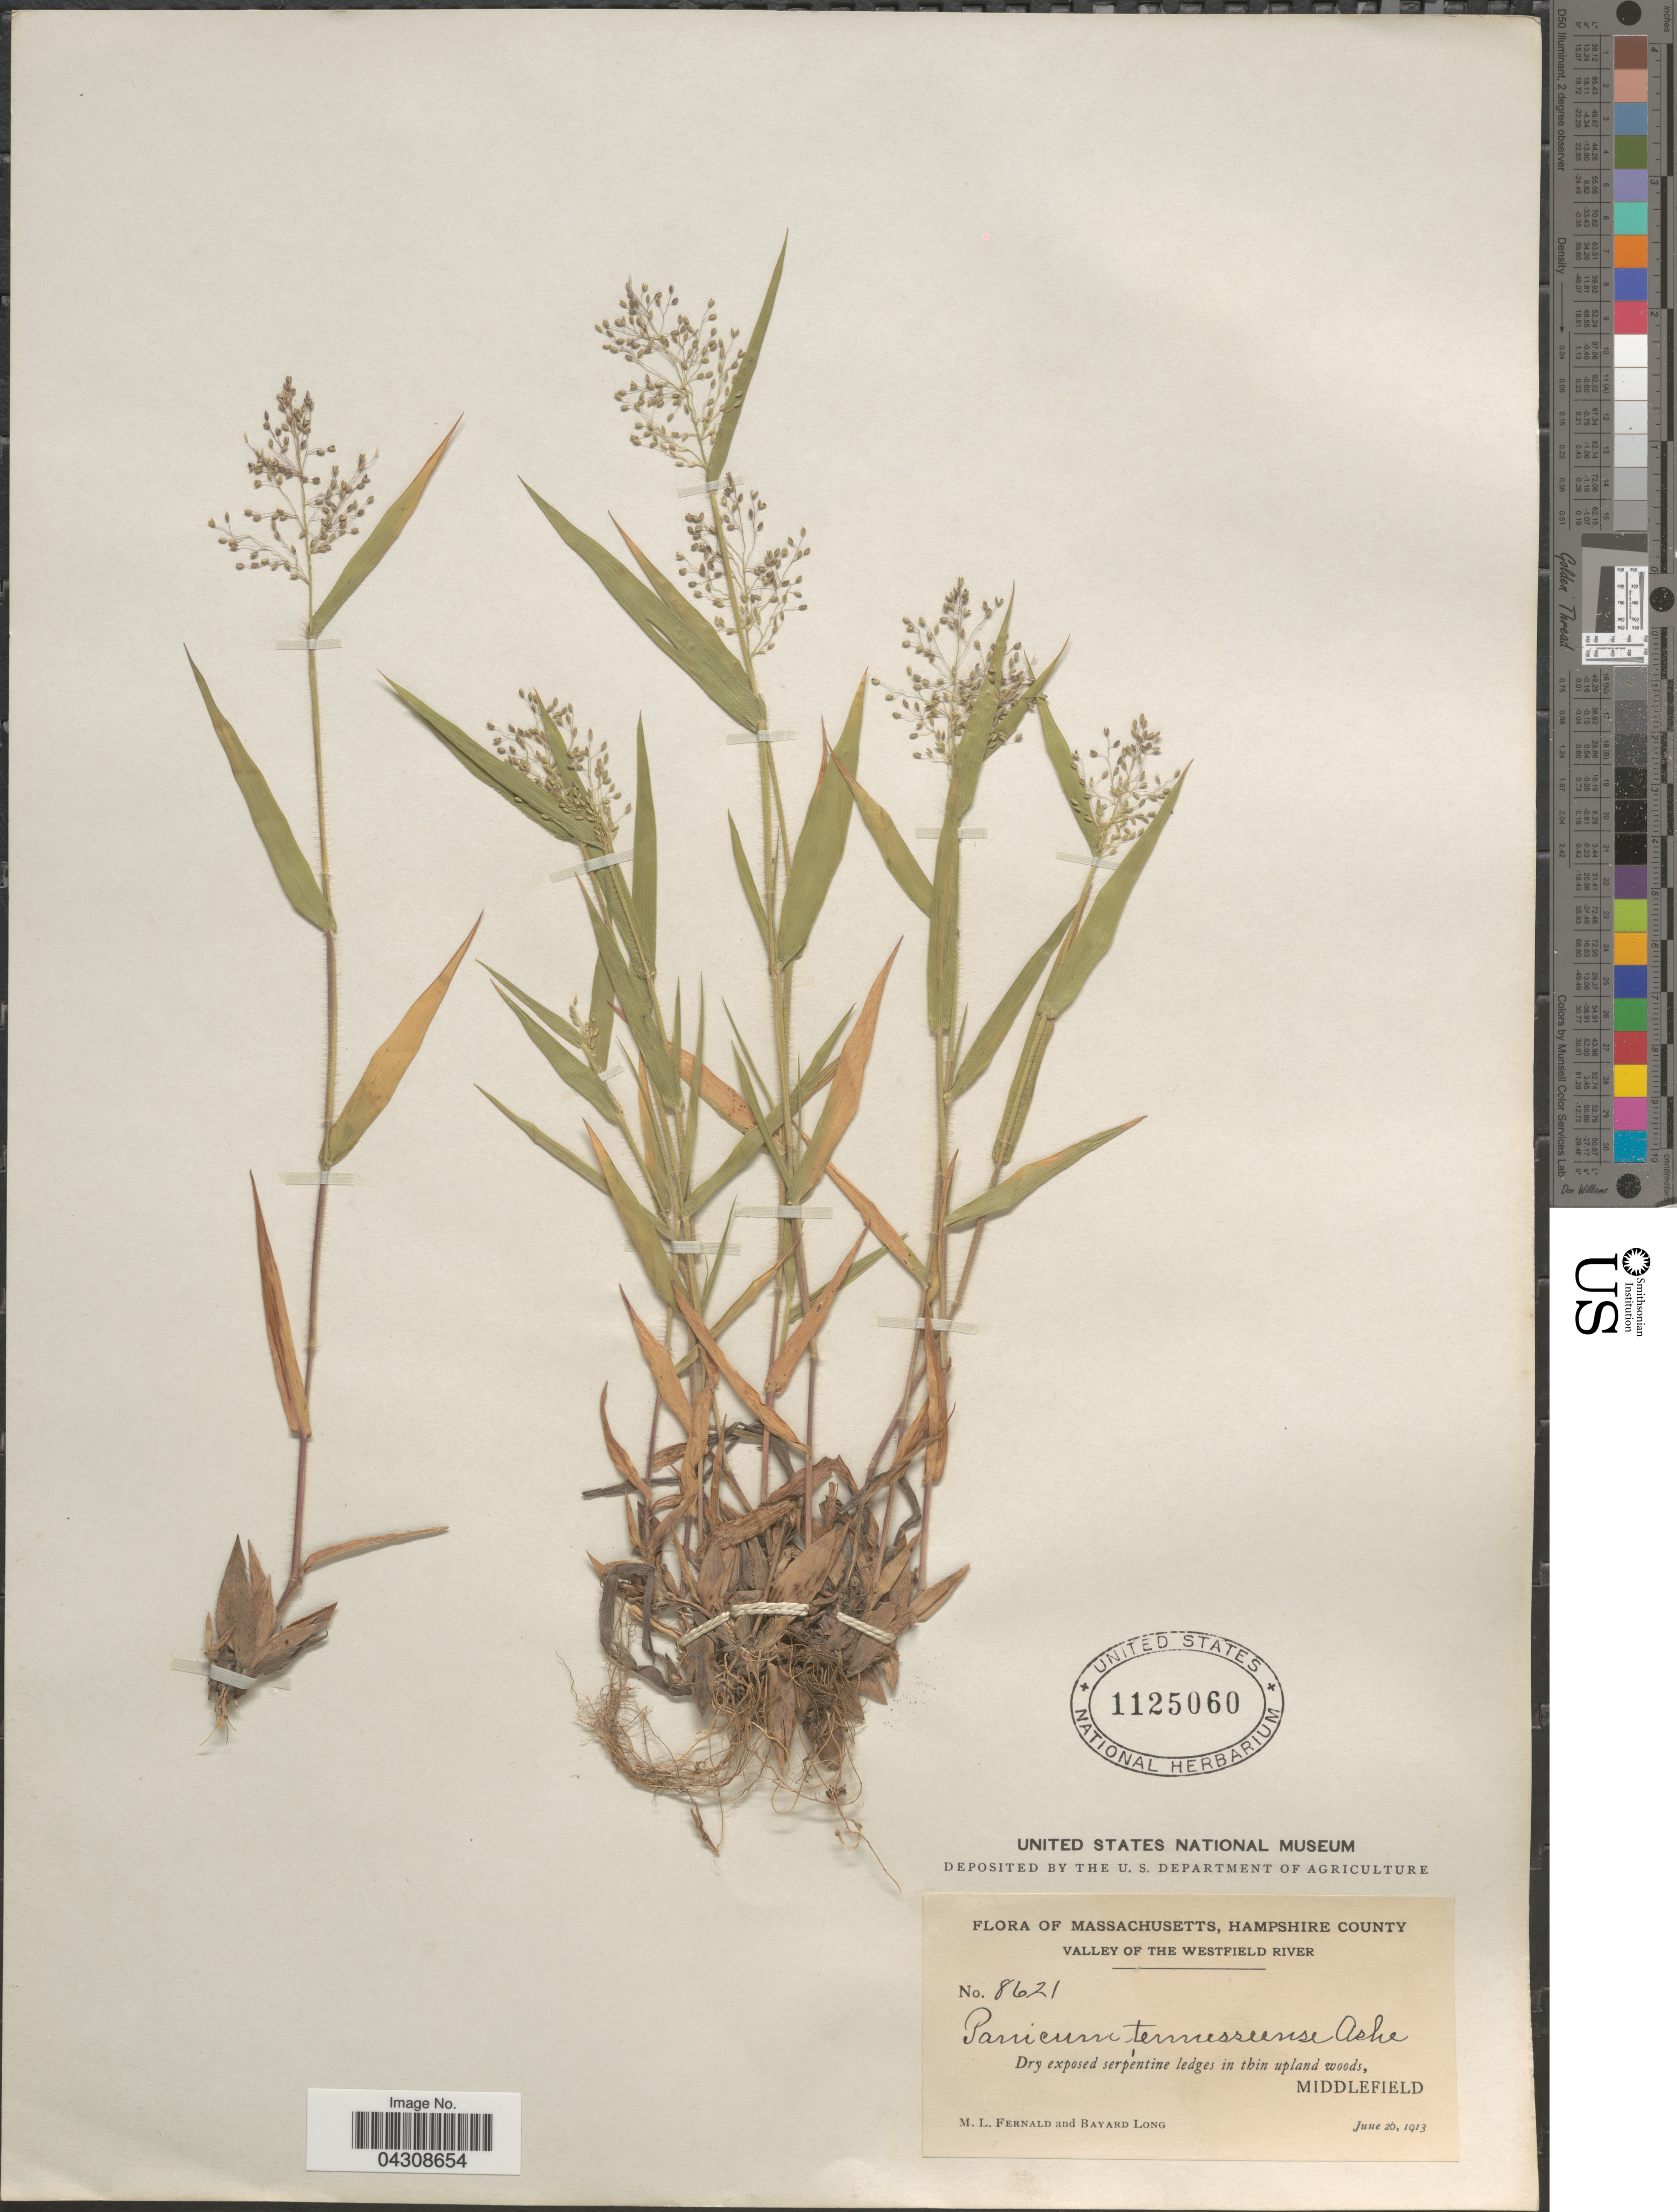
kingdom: Plantae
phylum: Tracheophyta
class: Liliopsida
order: Poales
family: Poaceae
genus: Dichanthelium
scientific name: Dichanthelium acuminatum var. acuminatum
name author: (Sw.) Gould & C.A. Clark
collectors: M. L. Fernald & B. Long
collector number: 8621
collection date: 1913-06-26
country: United States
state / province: Massachusetts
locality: Hampshire County. Valley of the Westfield River. Dry exposed serpentine ledges in thin upland woods, Middlefield.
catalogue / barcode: US 1125060